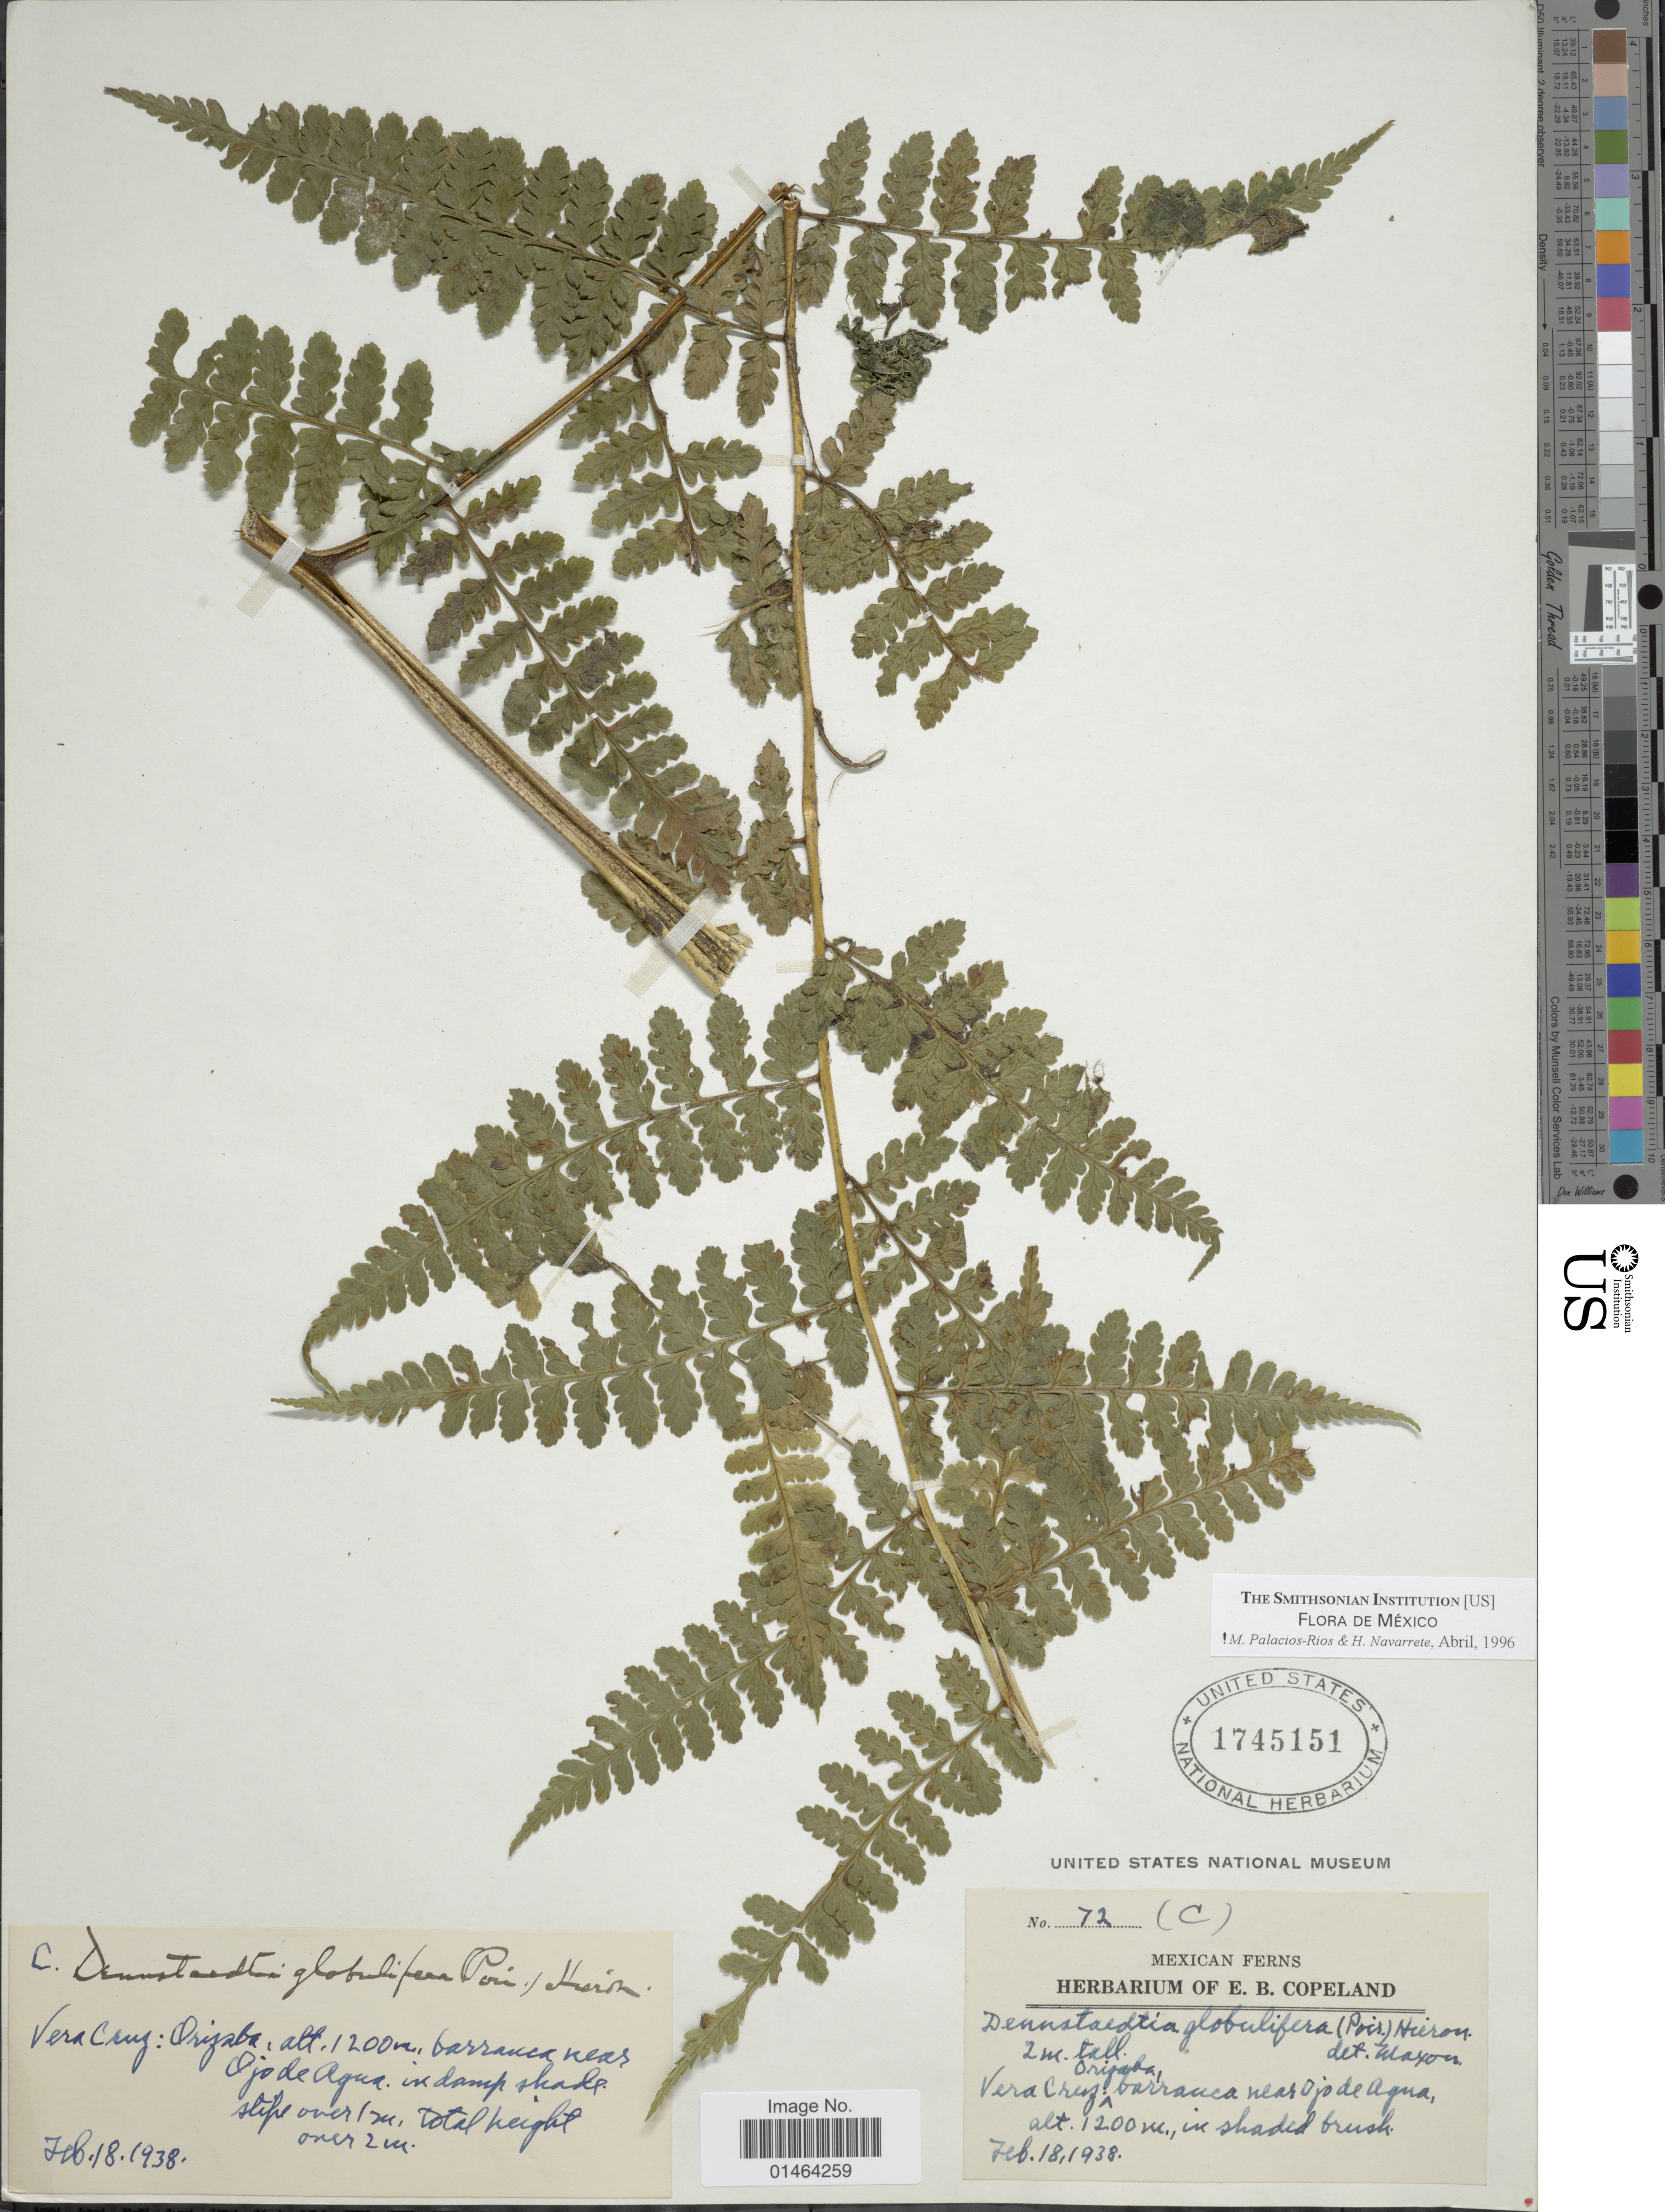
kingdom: Plantae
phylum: Tracheophyta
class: Polypodiopsida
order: Polypodiales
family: Dennstaedtiaceae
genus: Dennstaedtia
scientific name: Dennstaedtia globulifera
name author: (Poir.) Hieron.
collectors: ex herb. E. B. Copeland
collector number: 72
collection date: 1938-02-18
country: Mexico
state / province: Veracruz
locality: Vera Cruz, Orizaba, barranca near Ojo de Agua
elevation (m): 1200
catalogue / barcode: US 1745151